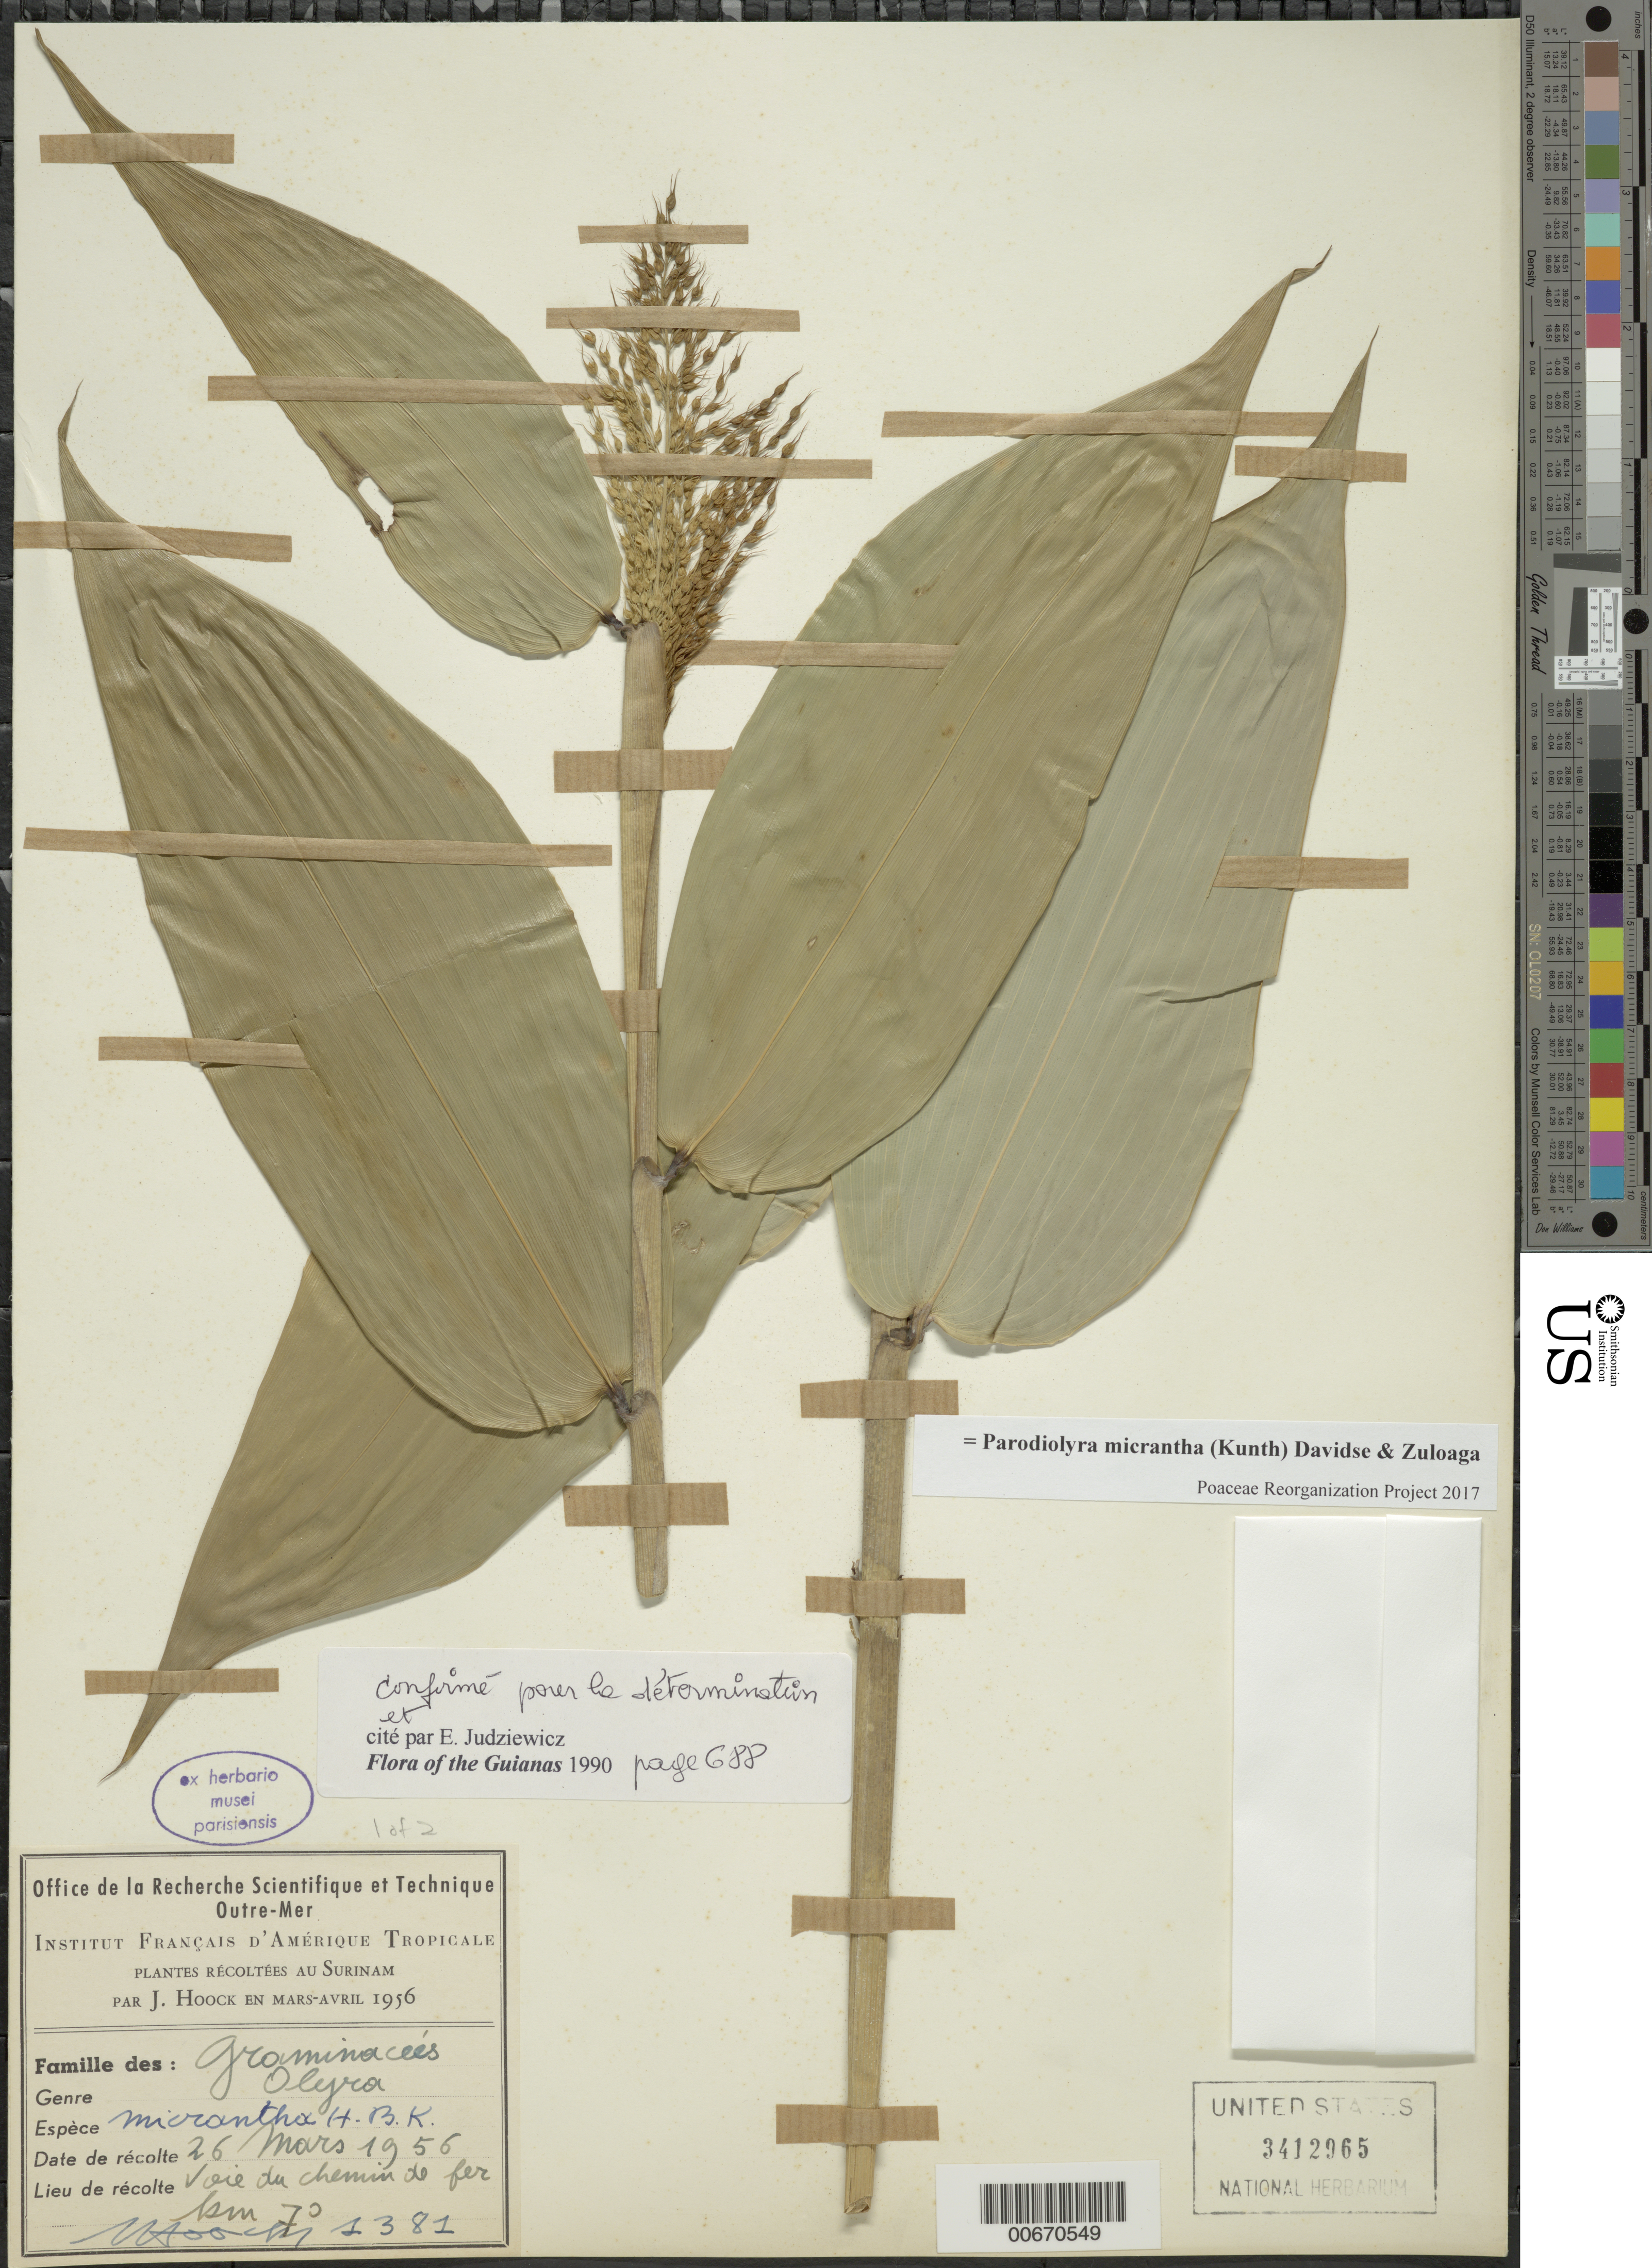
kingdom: Plantae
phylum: Tracheophyta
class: Liliopsida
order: Poales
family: Poaceae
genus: Parodiolyra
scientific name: Parodiolyra micrantha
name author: (Kunth) Davidse & Zuloaga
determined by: Poaceae Reorganization Project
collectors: J. Hoock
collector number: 1381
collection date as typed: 26-Mar-56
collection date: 1956-03-26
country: Suriname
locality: Voie du chemin de fer, km 70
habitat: Chemin (road)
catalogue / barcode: US 3412965